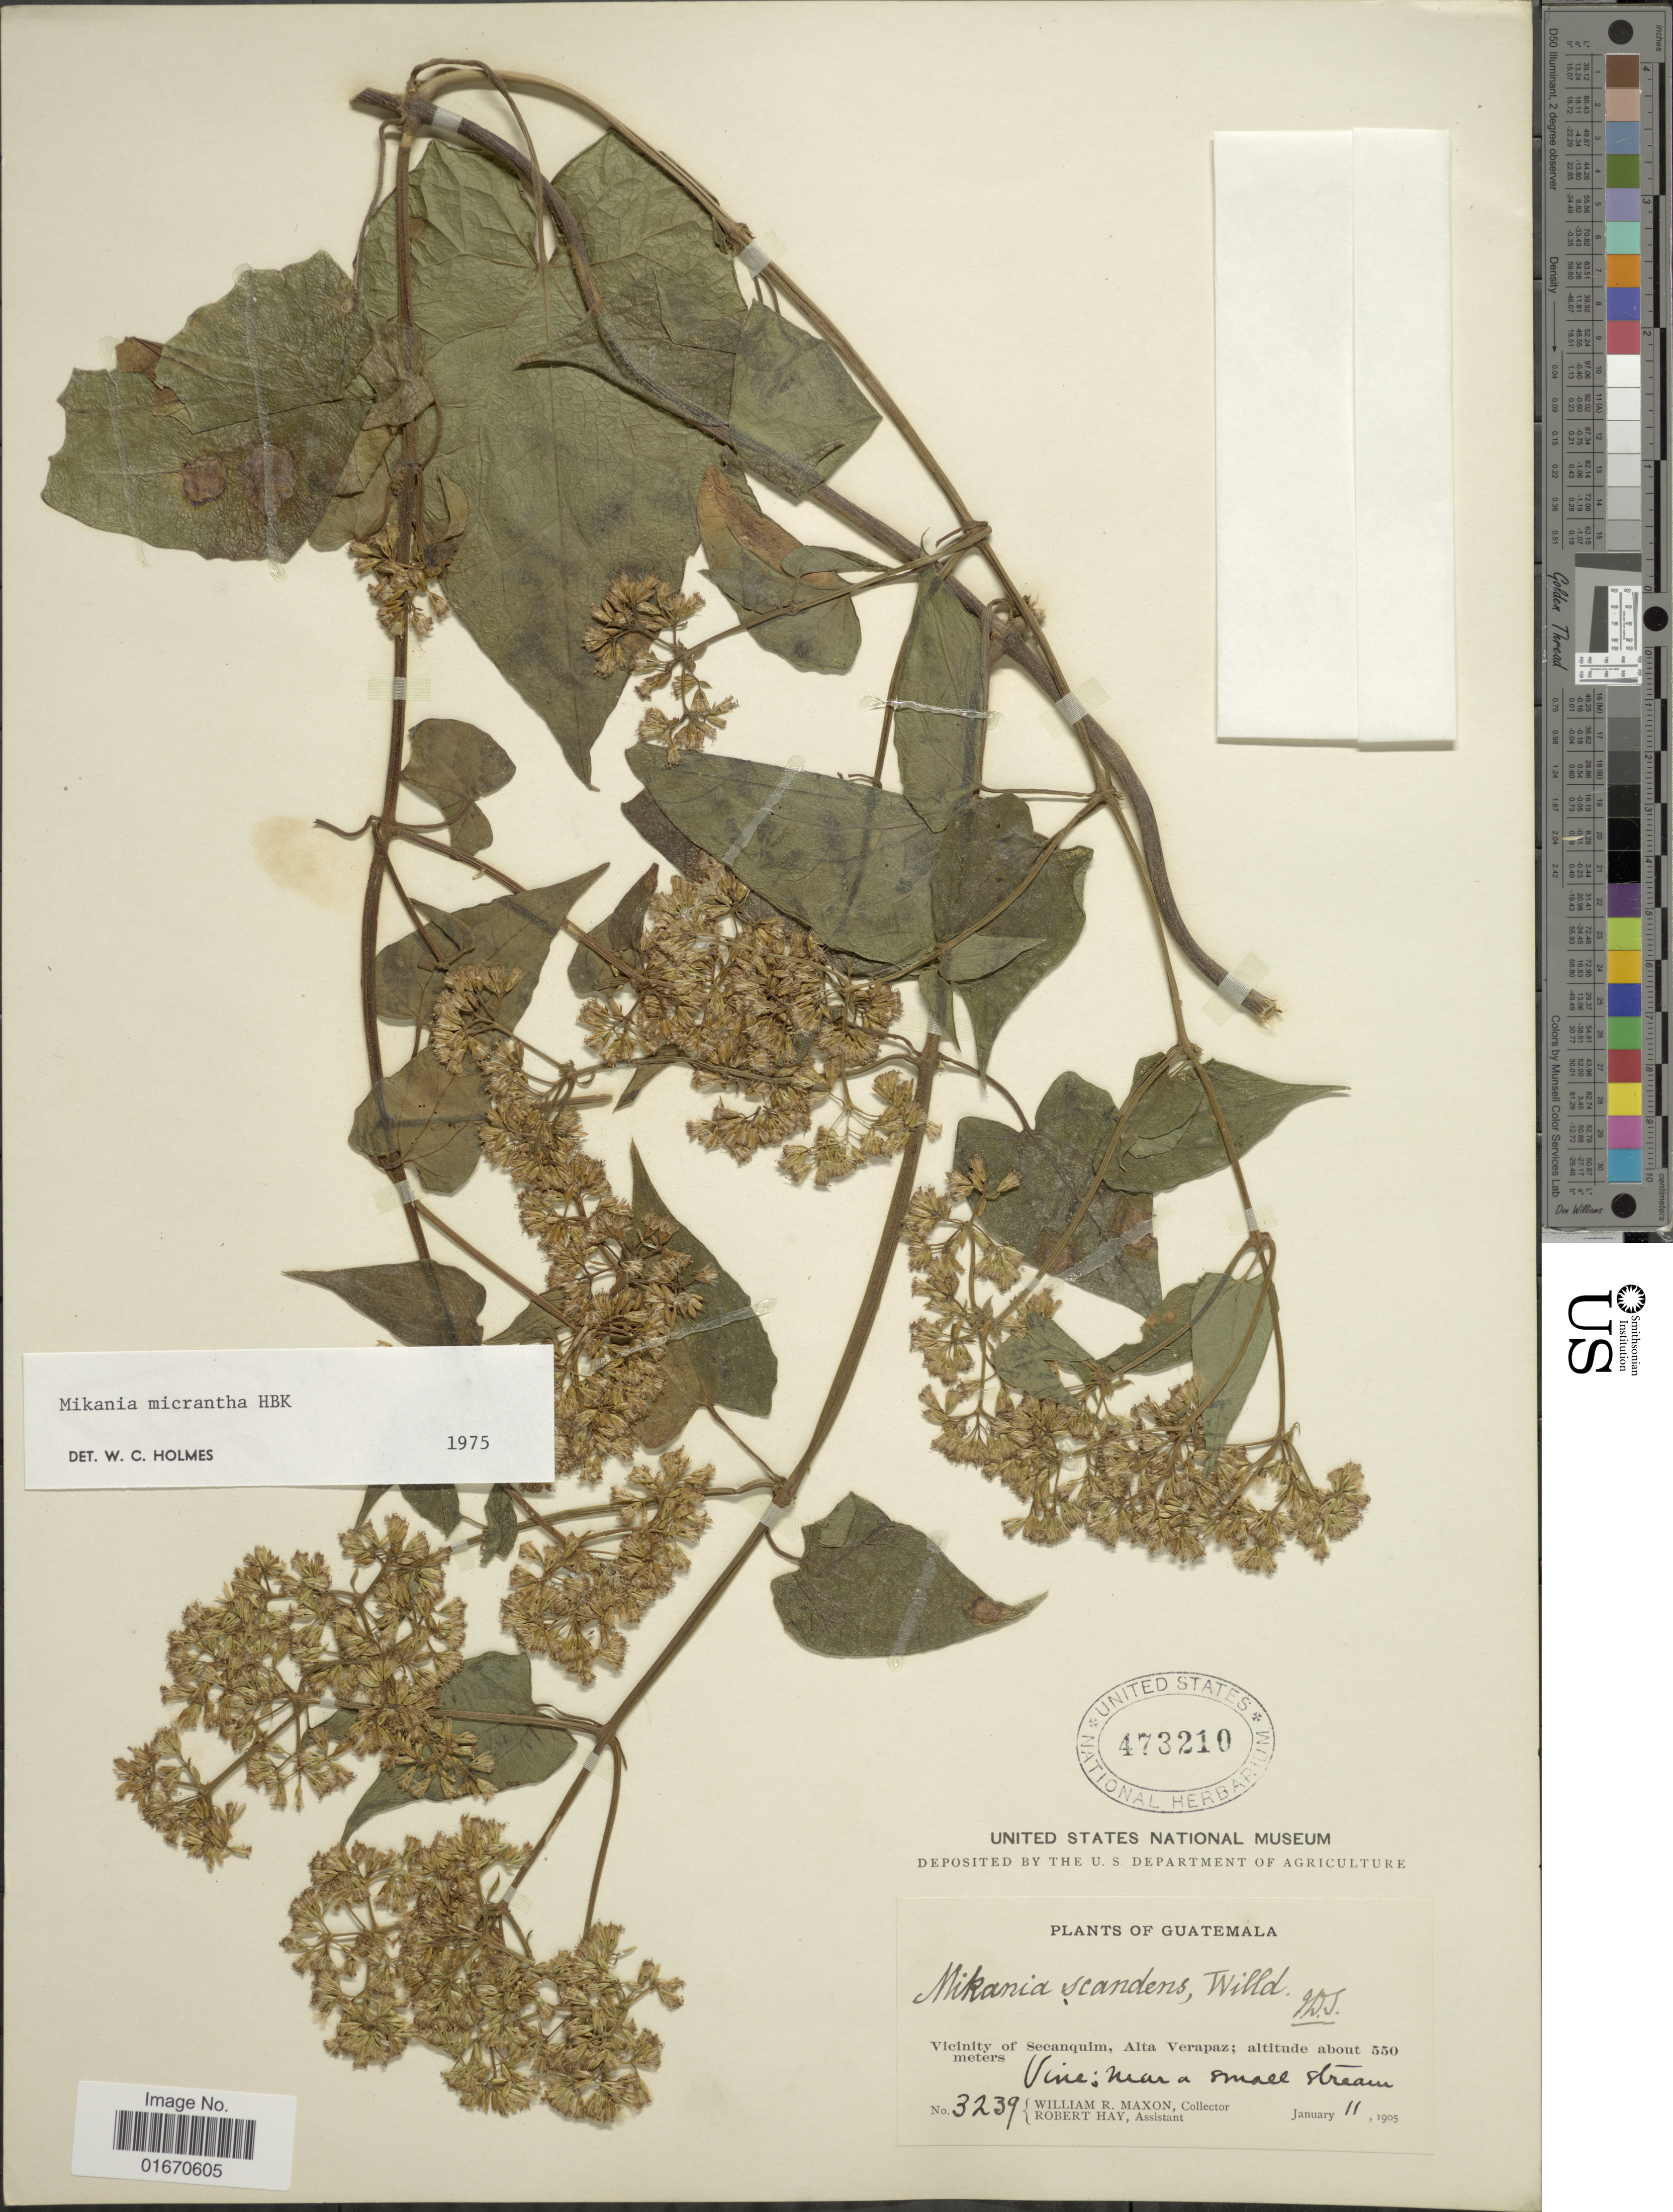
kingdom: Plantae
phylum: Tracheophyta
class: Magnoliopsida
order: Asterales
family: Asteraceae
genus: Mikania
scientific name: Mikania micrantha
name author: Kunth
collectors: W. R. Maxon & R. H. Hay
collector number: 3239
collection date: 1905-01-11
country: Guatemala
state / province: Alta Verapaz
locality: Vicinity of Secanquim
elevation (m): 550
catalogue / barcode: US 473210